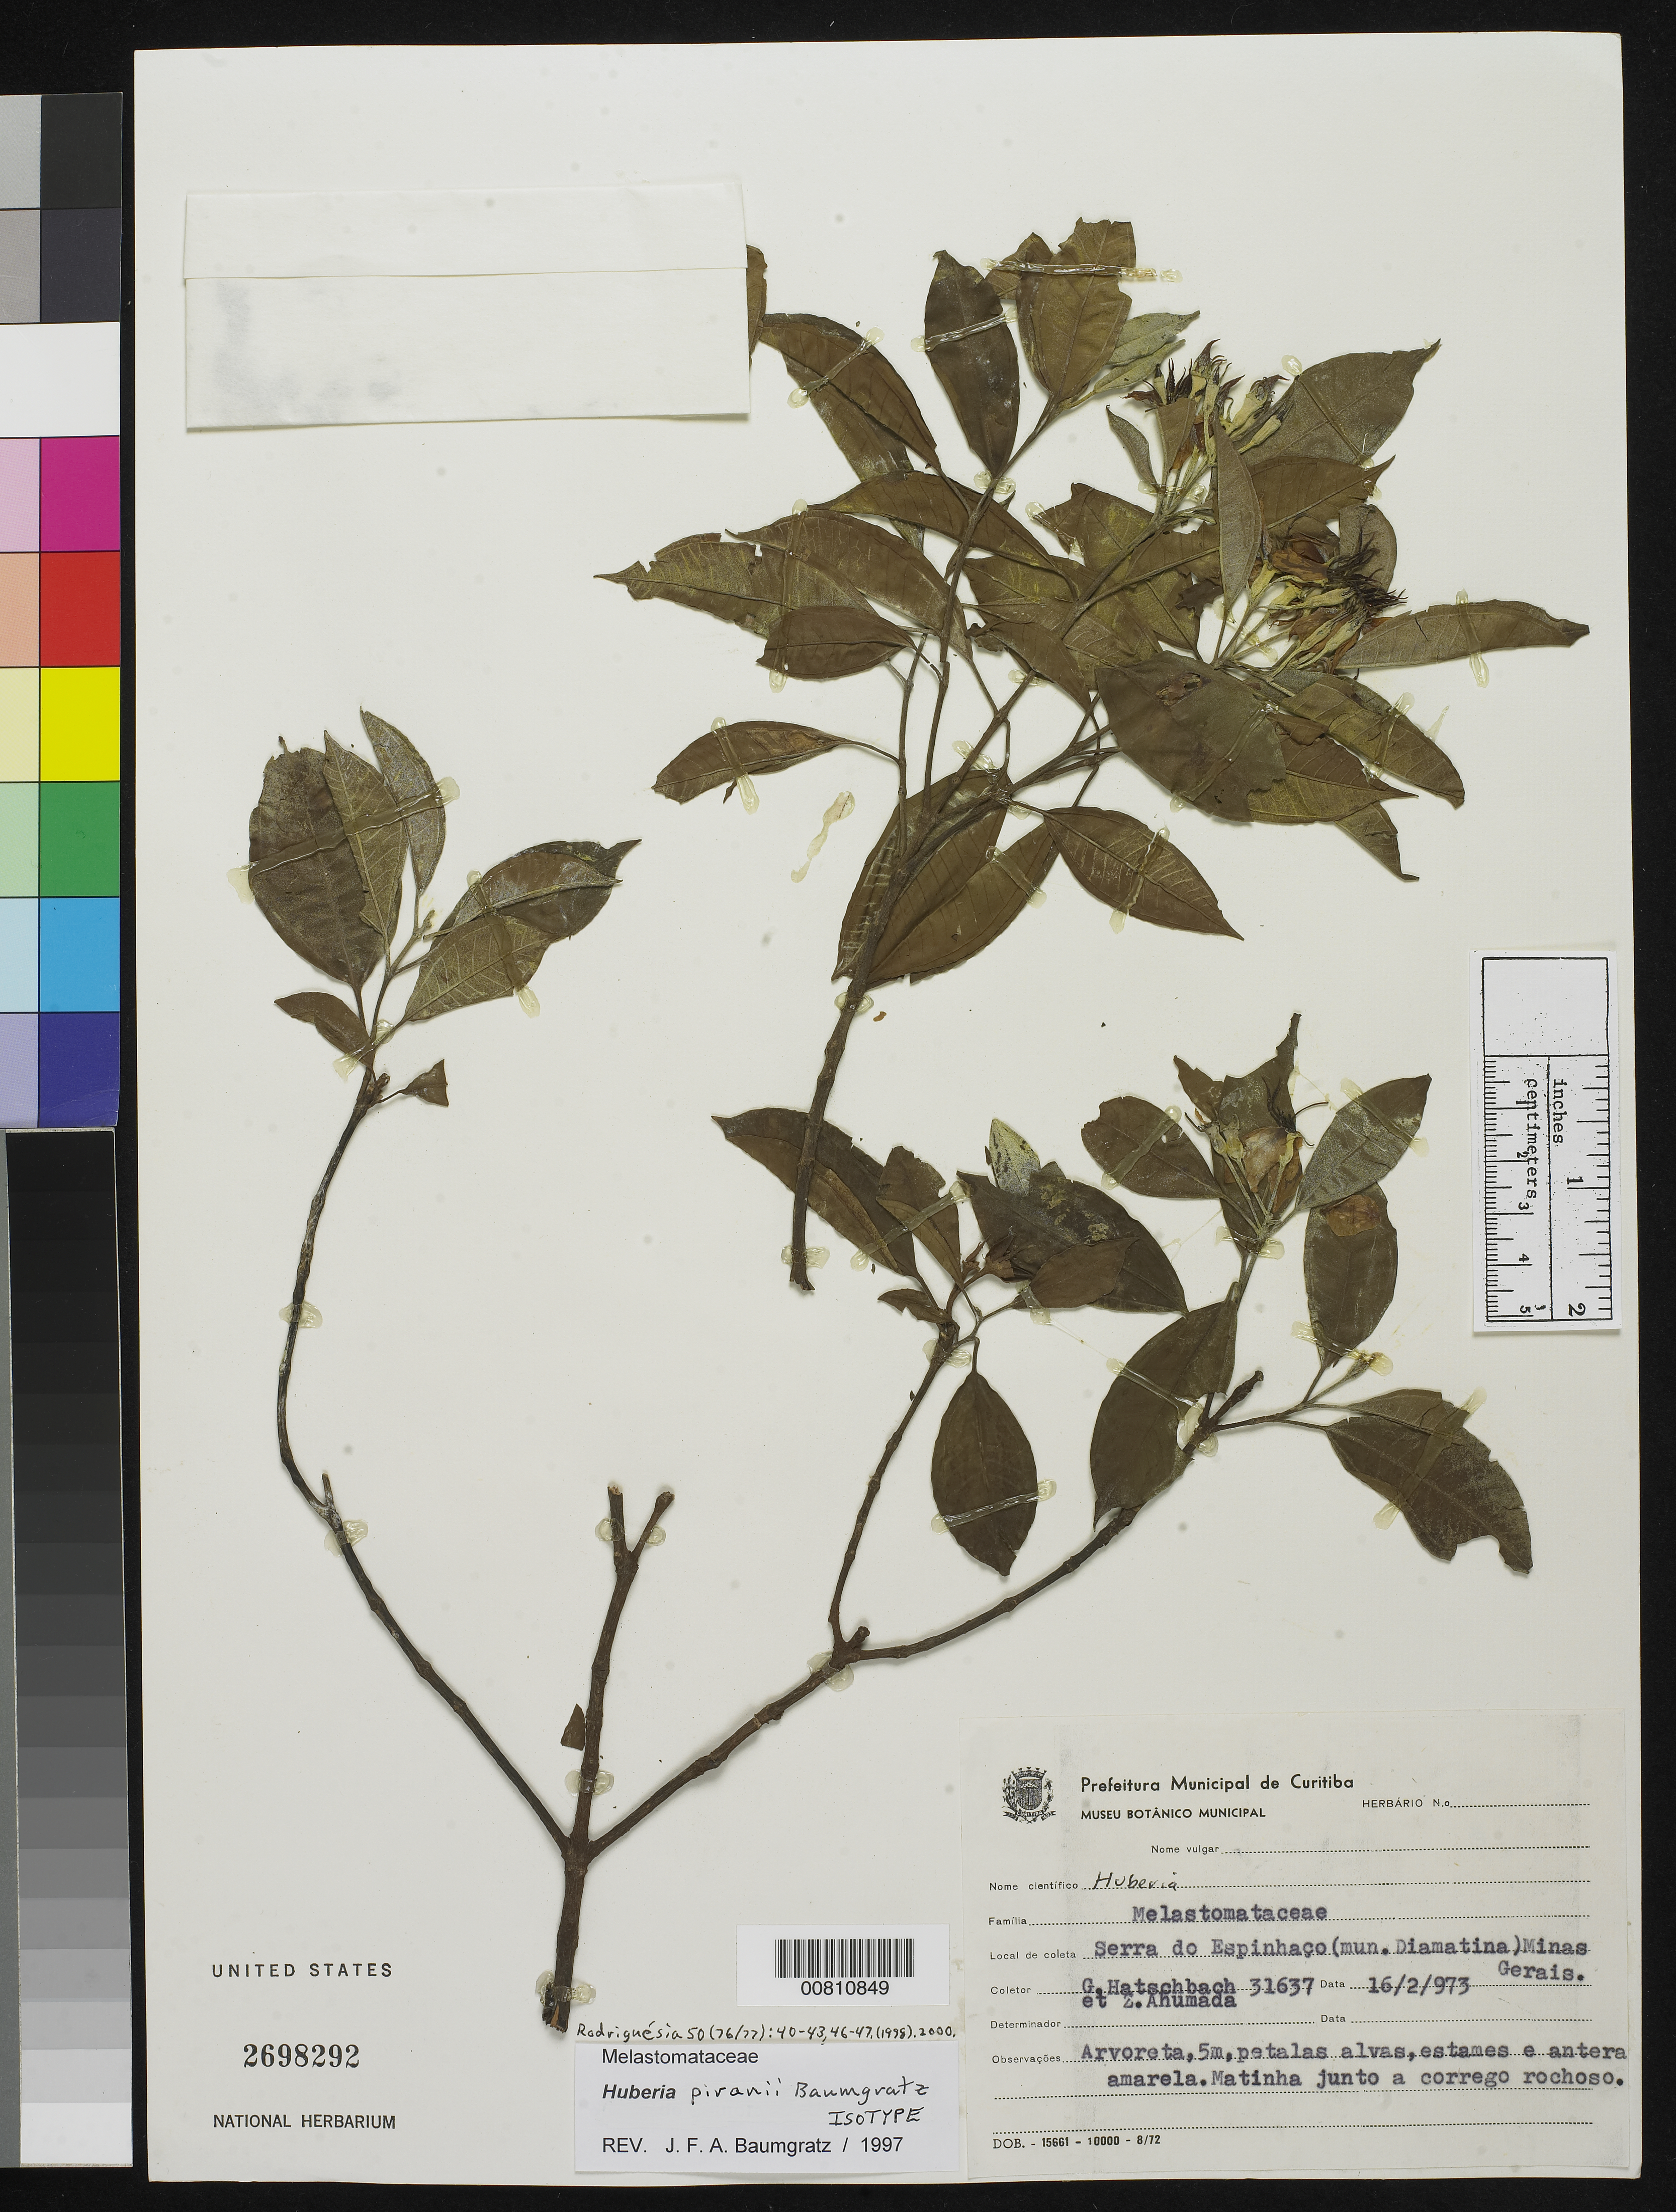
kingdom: Plantae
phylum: Tracheophyta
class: Magnoliopsida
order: Myrtales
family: Melastomataceae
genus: Huberia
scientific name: Huberia piranii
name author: Baumgratz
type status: Isotype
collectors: G. Hatschbach & Z. Ahumada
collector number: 31637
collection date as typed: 16 Feb 1973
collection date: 1973-02-16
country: Brazil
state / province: Minas Gerais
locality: Serra do Espinhaço (mun. Diamatina), Minas Gerais.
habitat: Matinha junto a corrego rochoso.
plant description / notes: Holotype at MBM.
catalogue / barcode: US 2698292